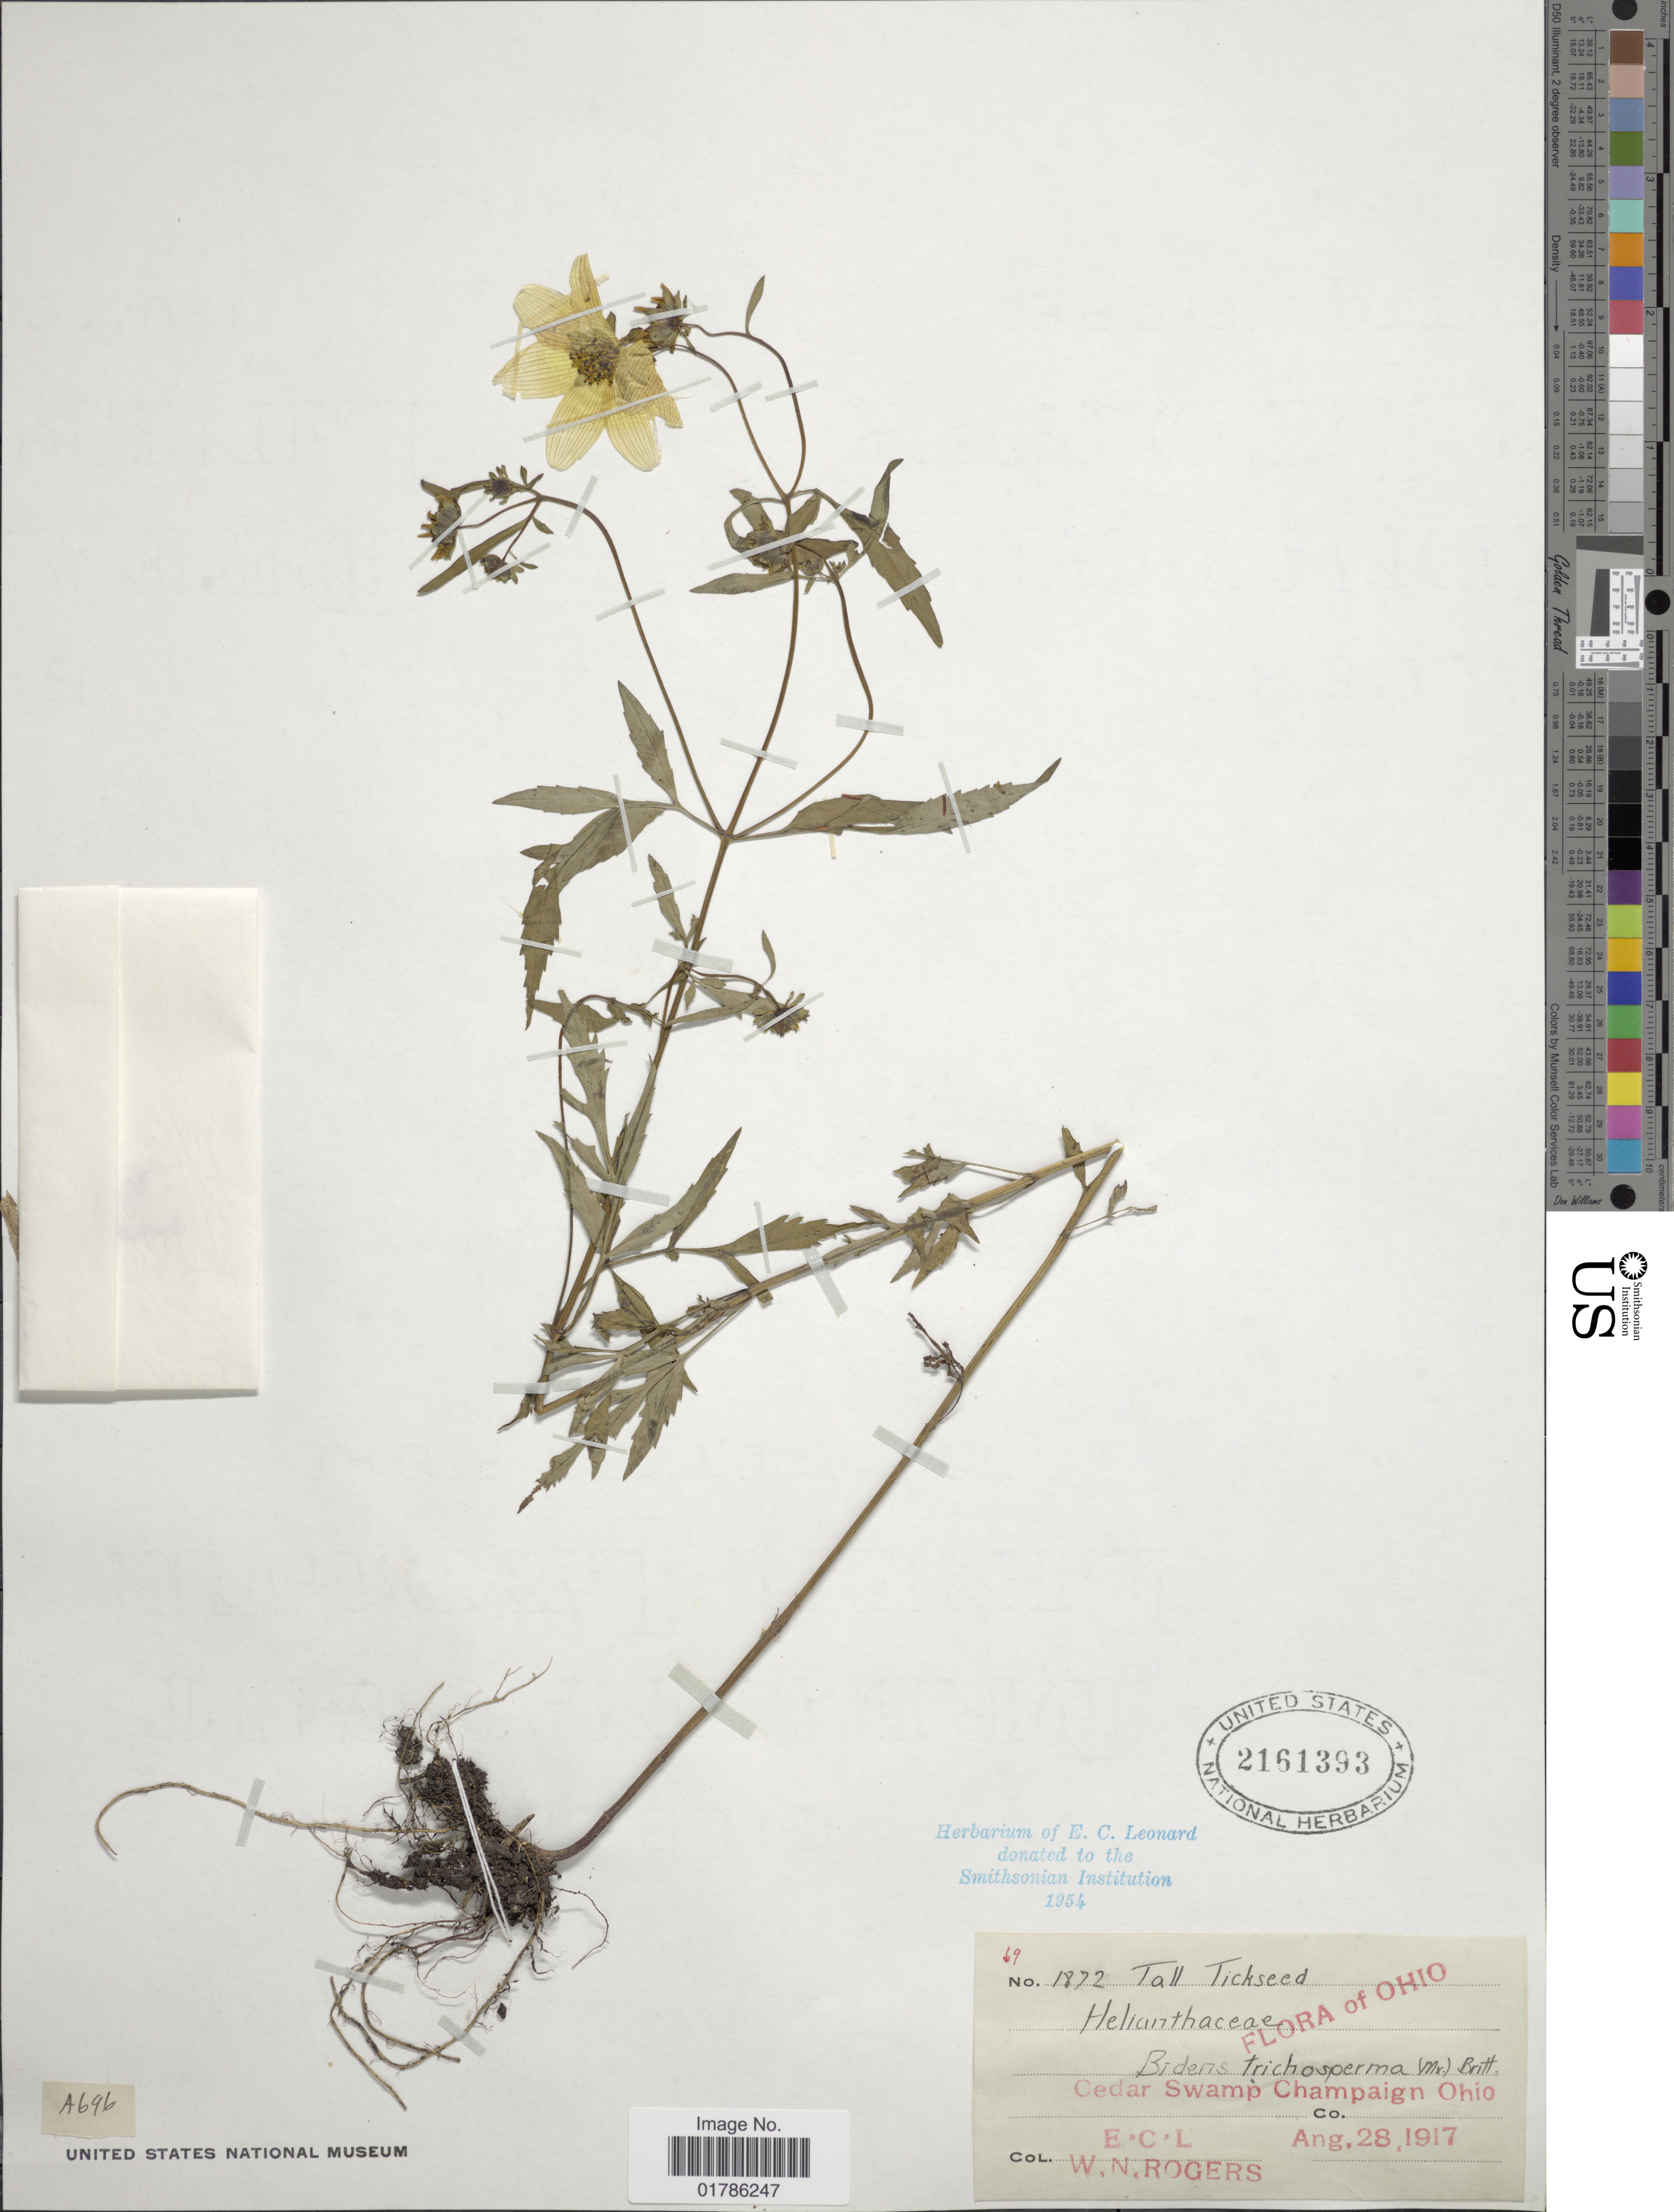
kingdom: Plantae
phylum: Tracheophyta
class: Magnoliopsida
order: Asterales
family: Asteraceae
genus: Bidens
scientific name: Bidens coronata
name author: (L.) Britton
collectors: E. C. Leonard & W. Rogers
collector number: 1872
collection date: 1917-08-28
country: United States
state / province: Ohio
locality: Cedar Swamp Champaign Ohio Co.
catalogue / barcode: US 2161393